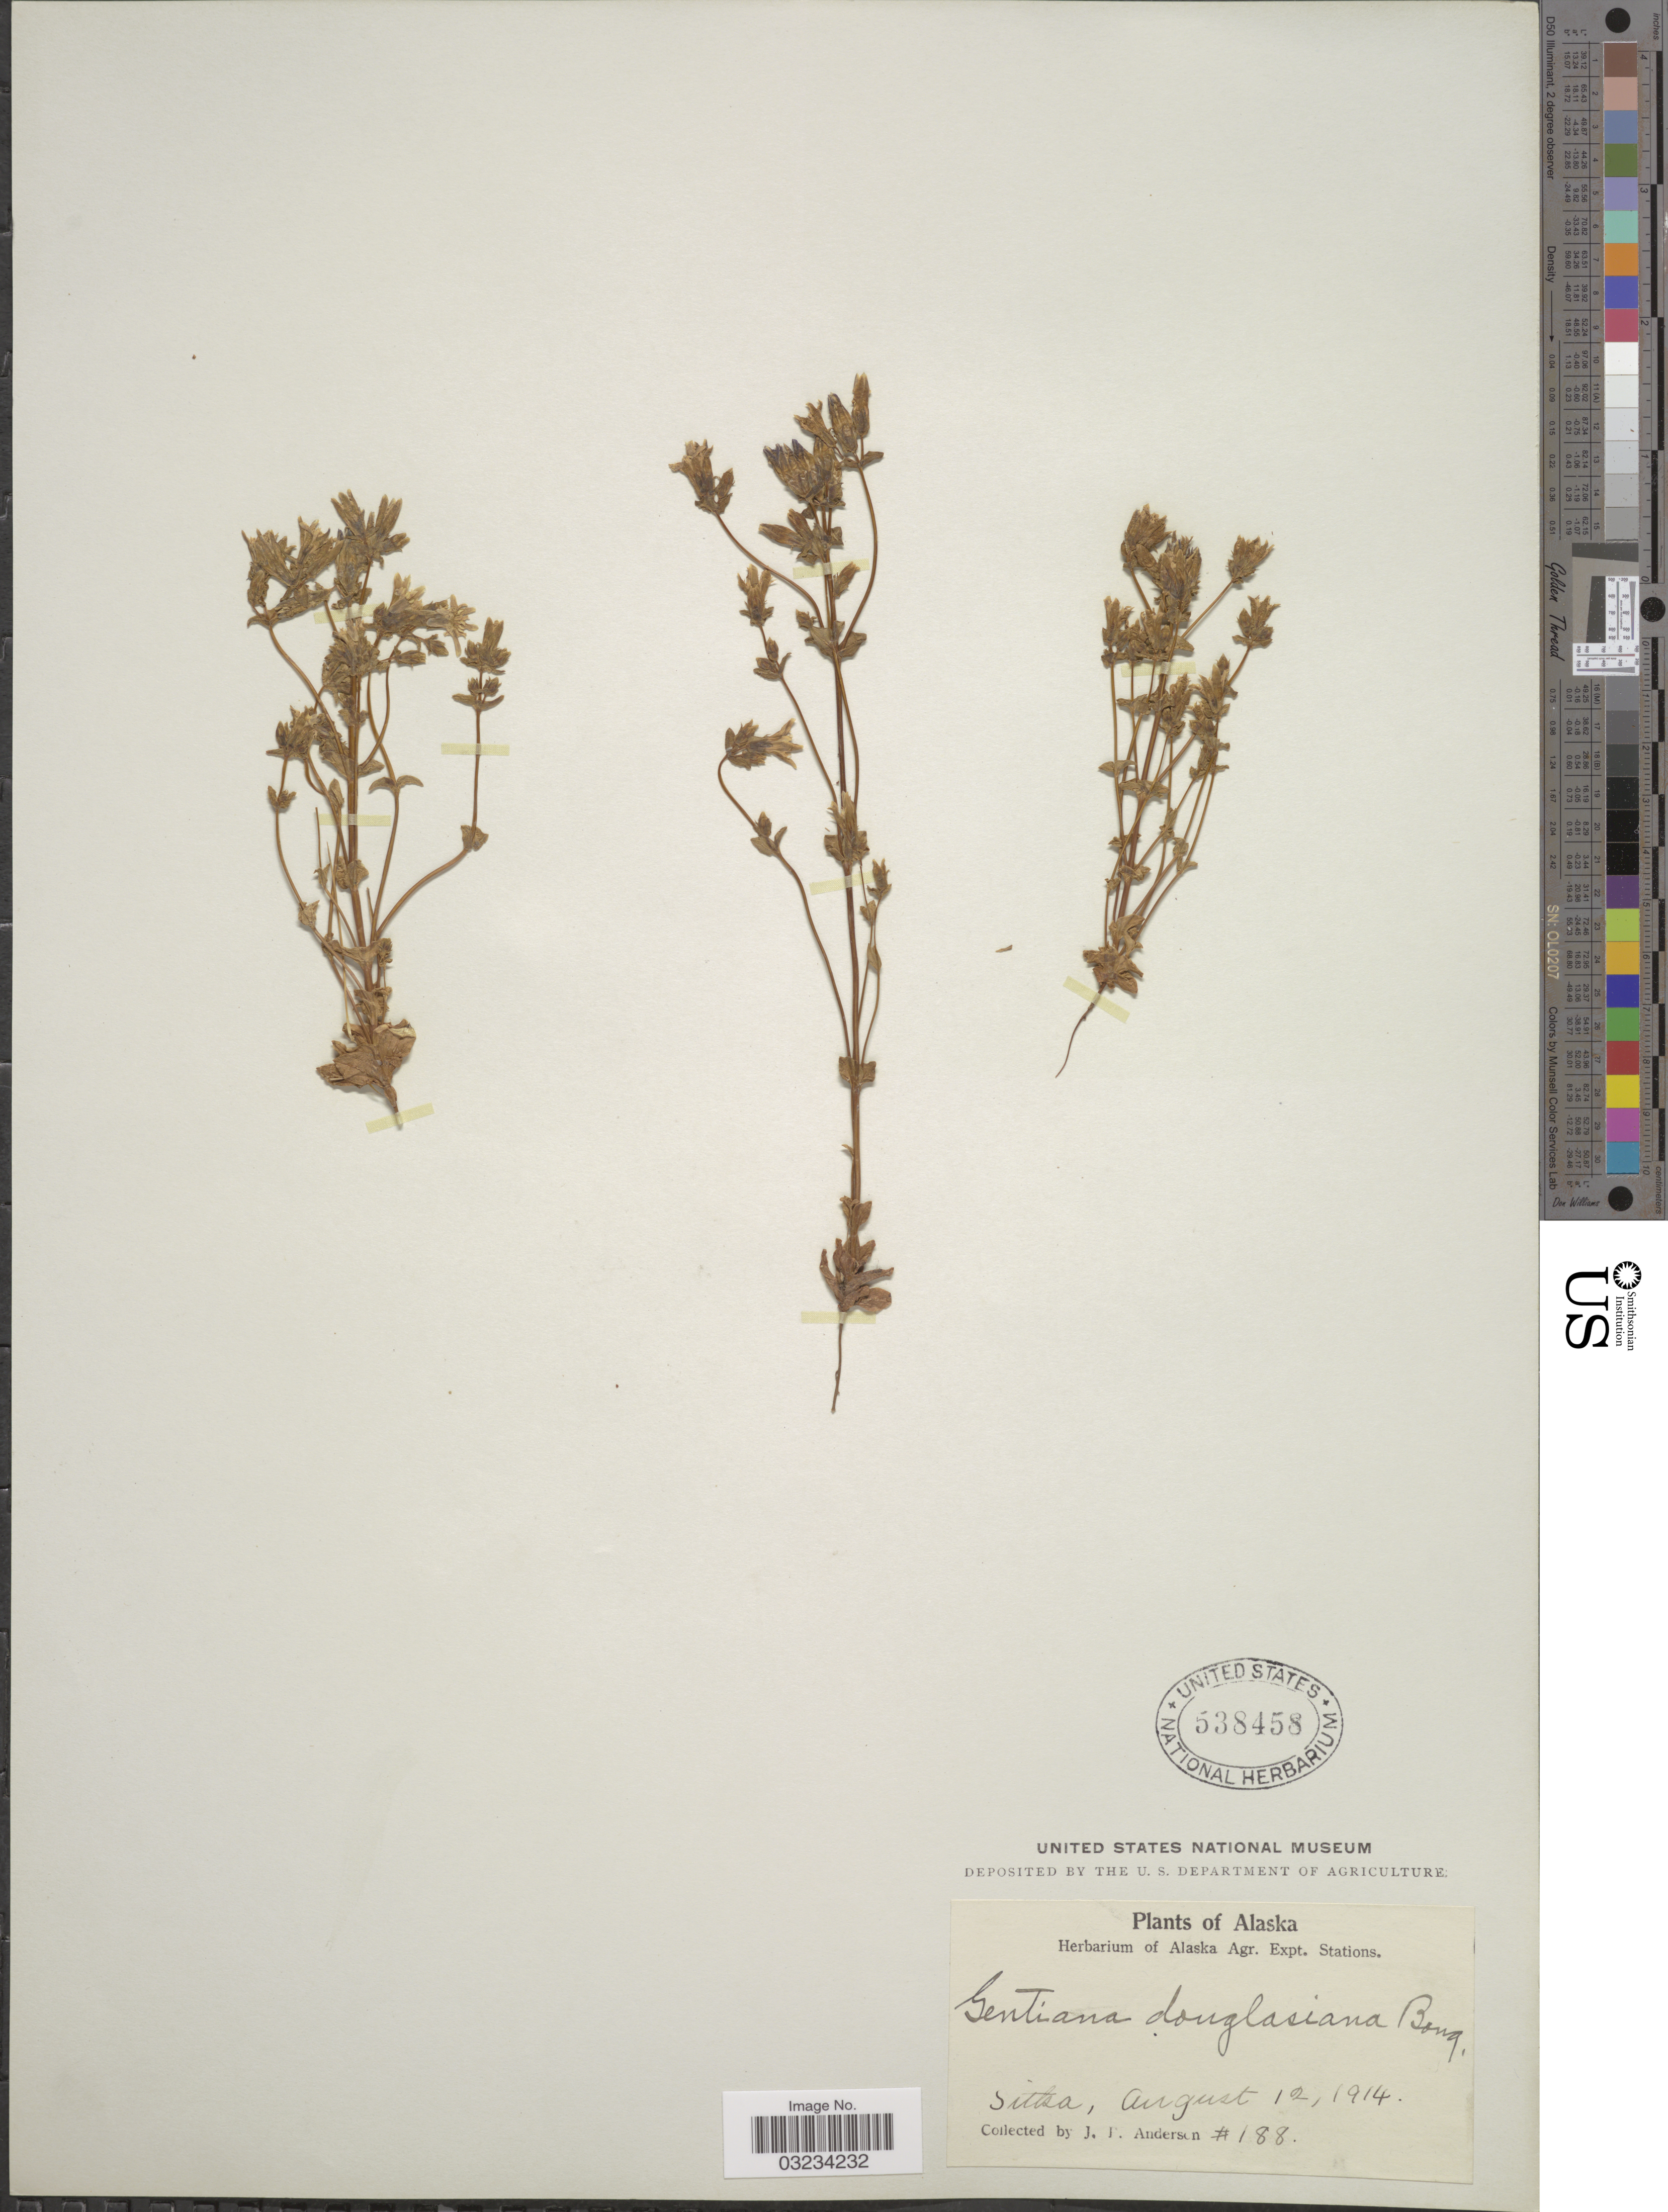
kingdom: Plantae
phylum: Tracheophyta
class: Magnoliopsida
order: Gentianales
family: Gentianaceae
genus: Gentiana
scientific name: Gentiana douglasiana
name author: Bong.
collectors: J. P. Anderson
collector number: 188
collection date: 1914-08-12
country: United States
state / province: Alaska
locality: Sitka.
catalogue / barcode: US 538458